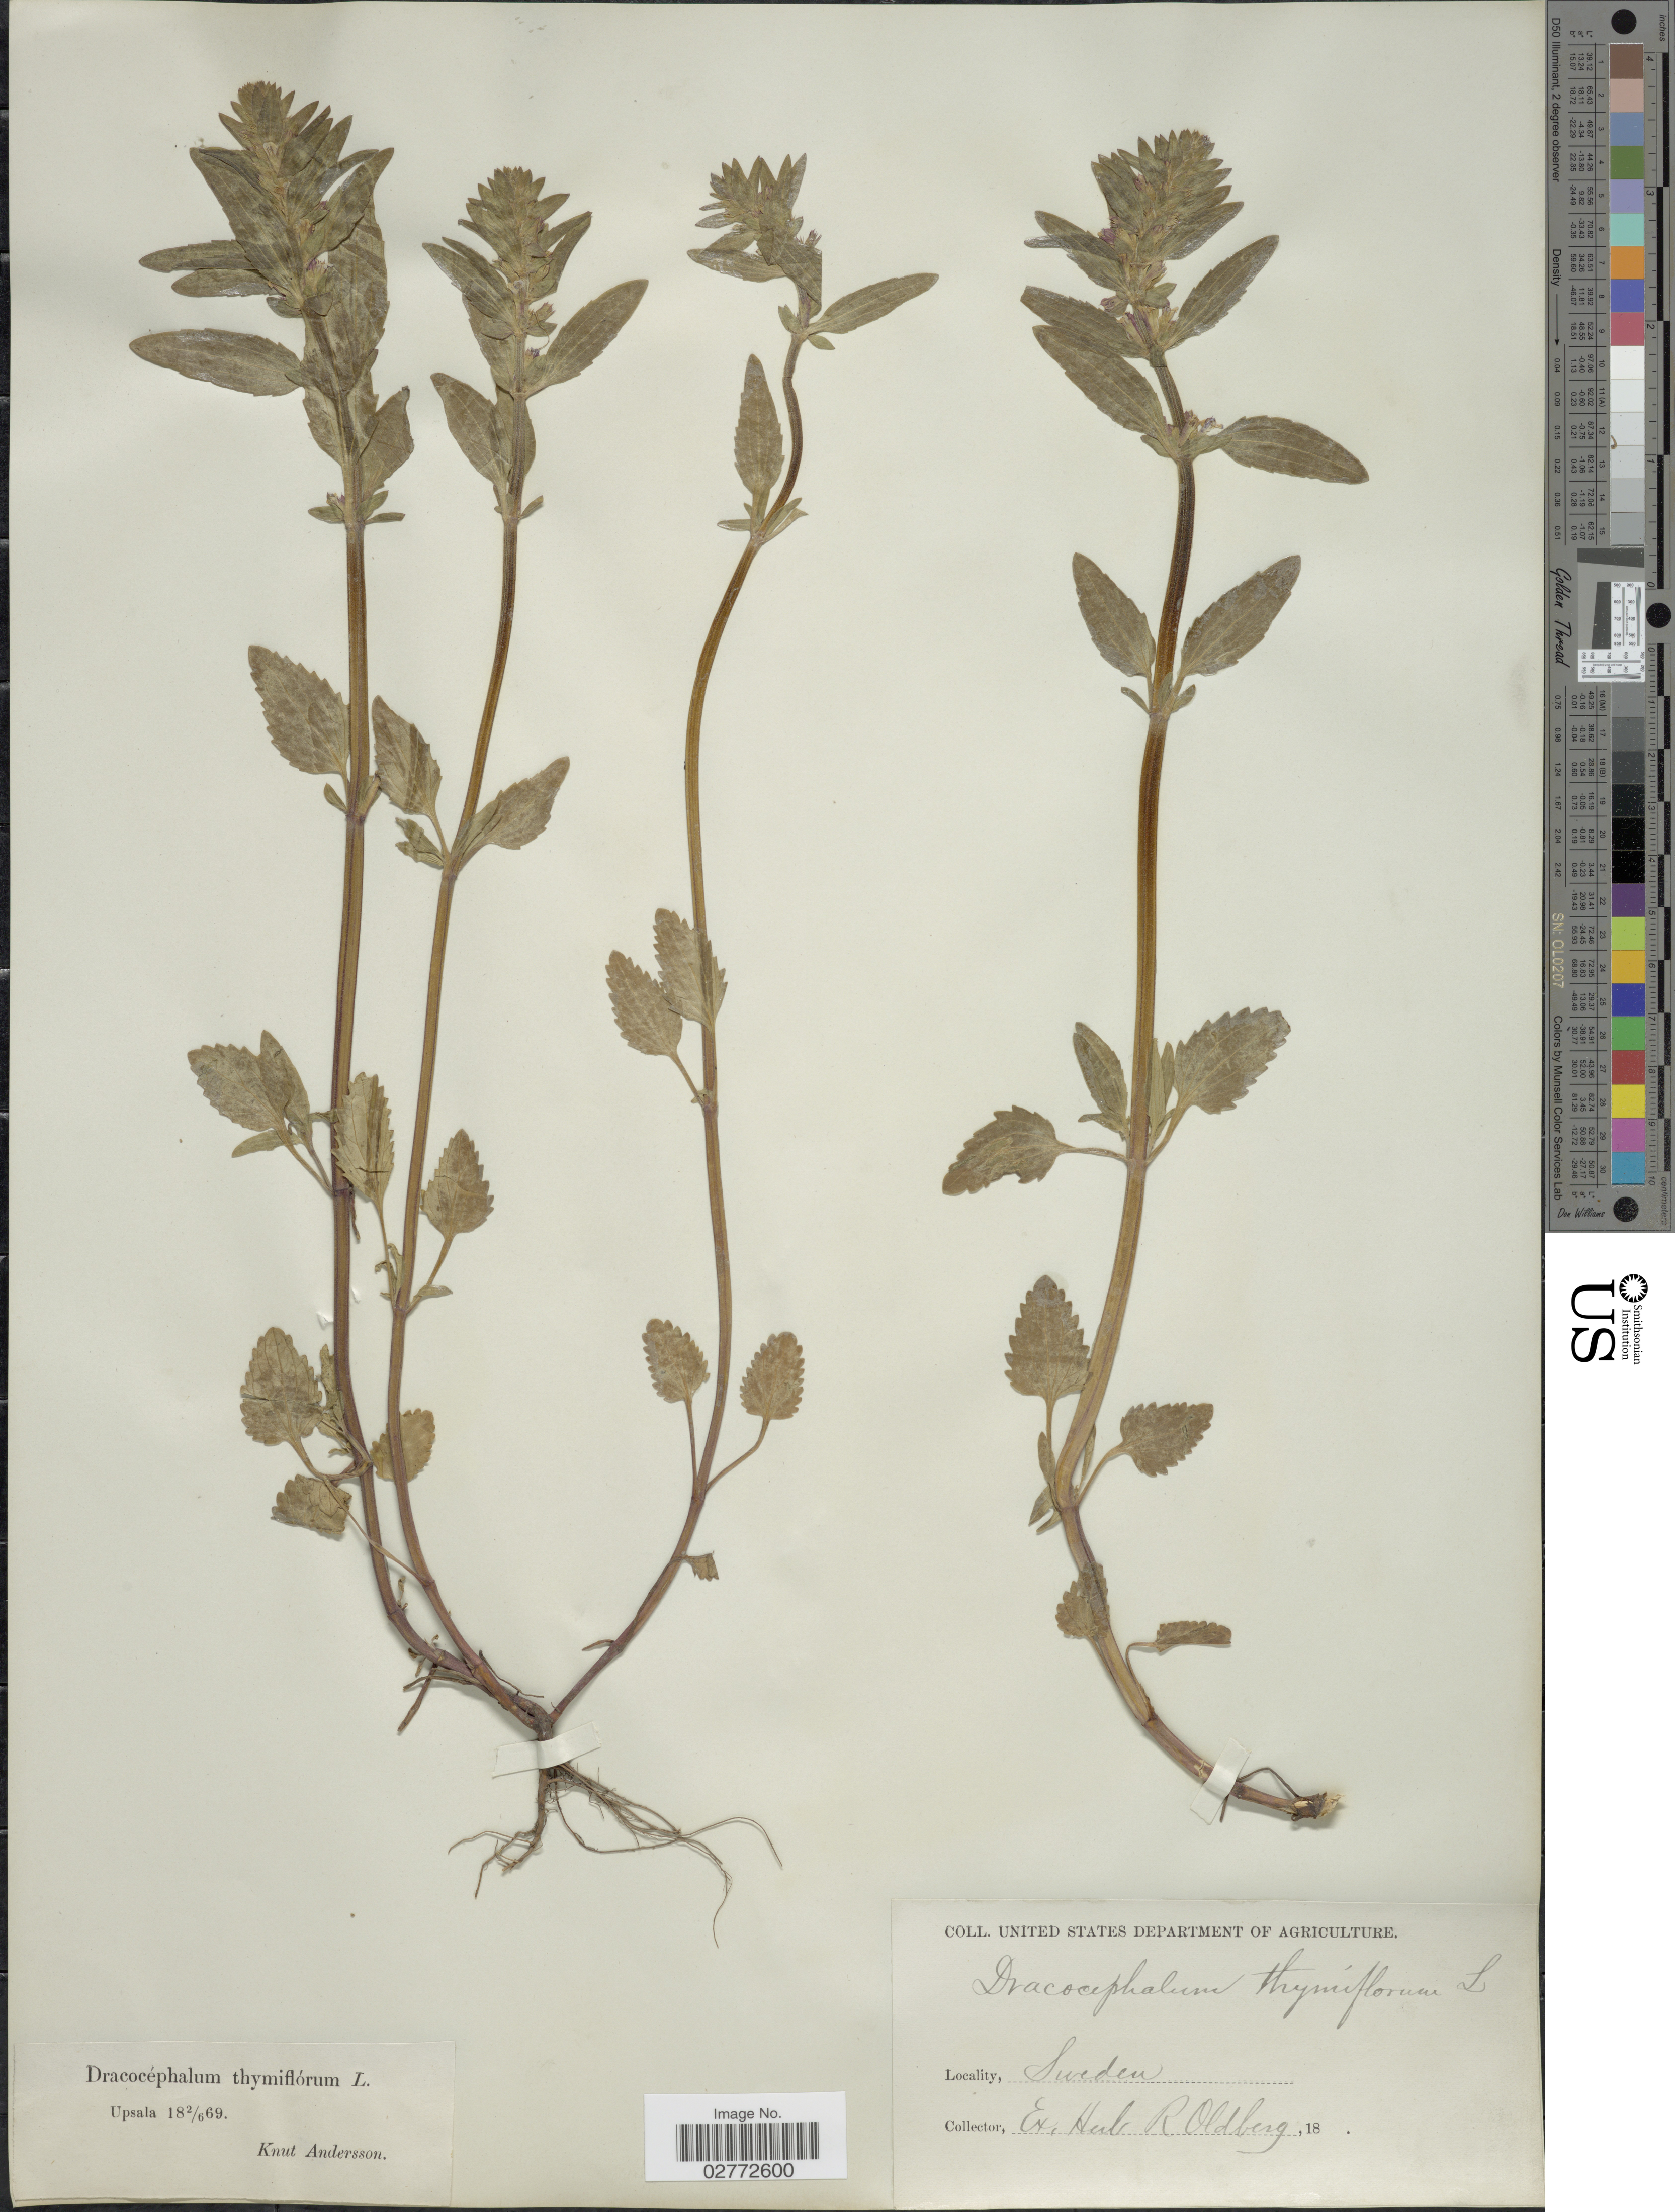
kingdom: Plantae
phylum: Tracheophyta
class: Magnoliopsida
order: Lamiales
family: Lamiaceae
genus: Dracocephalum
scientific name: Dracocephalum thymiflorum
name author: L.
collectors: ex herb. R. Oldberg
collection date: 1869-06-02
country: Sweden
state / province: Uppsala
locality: Upsala.